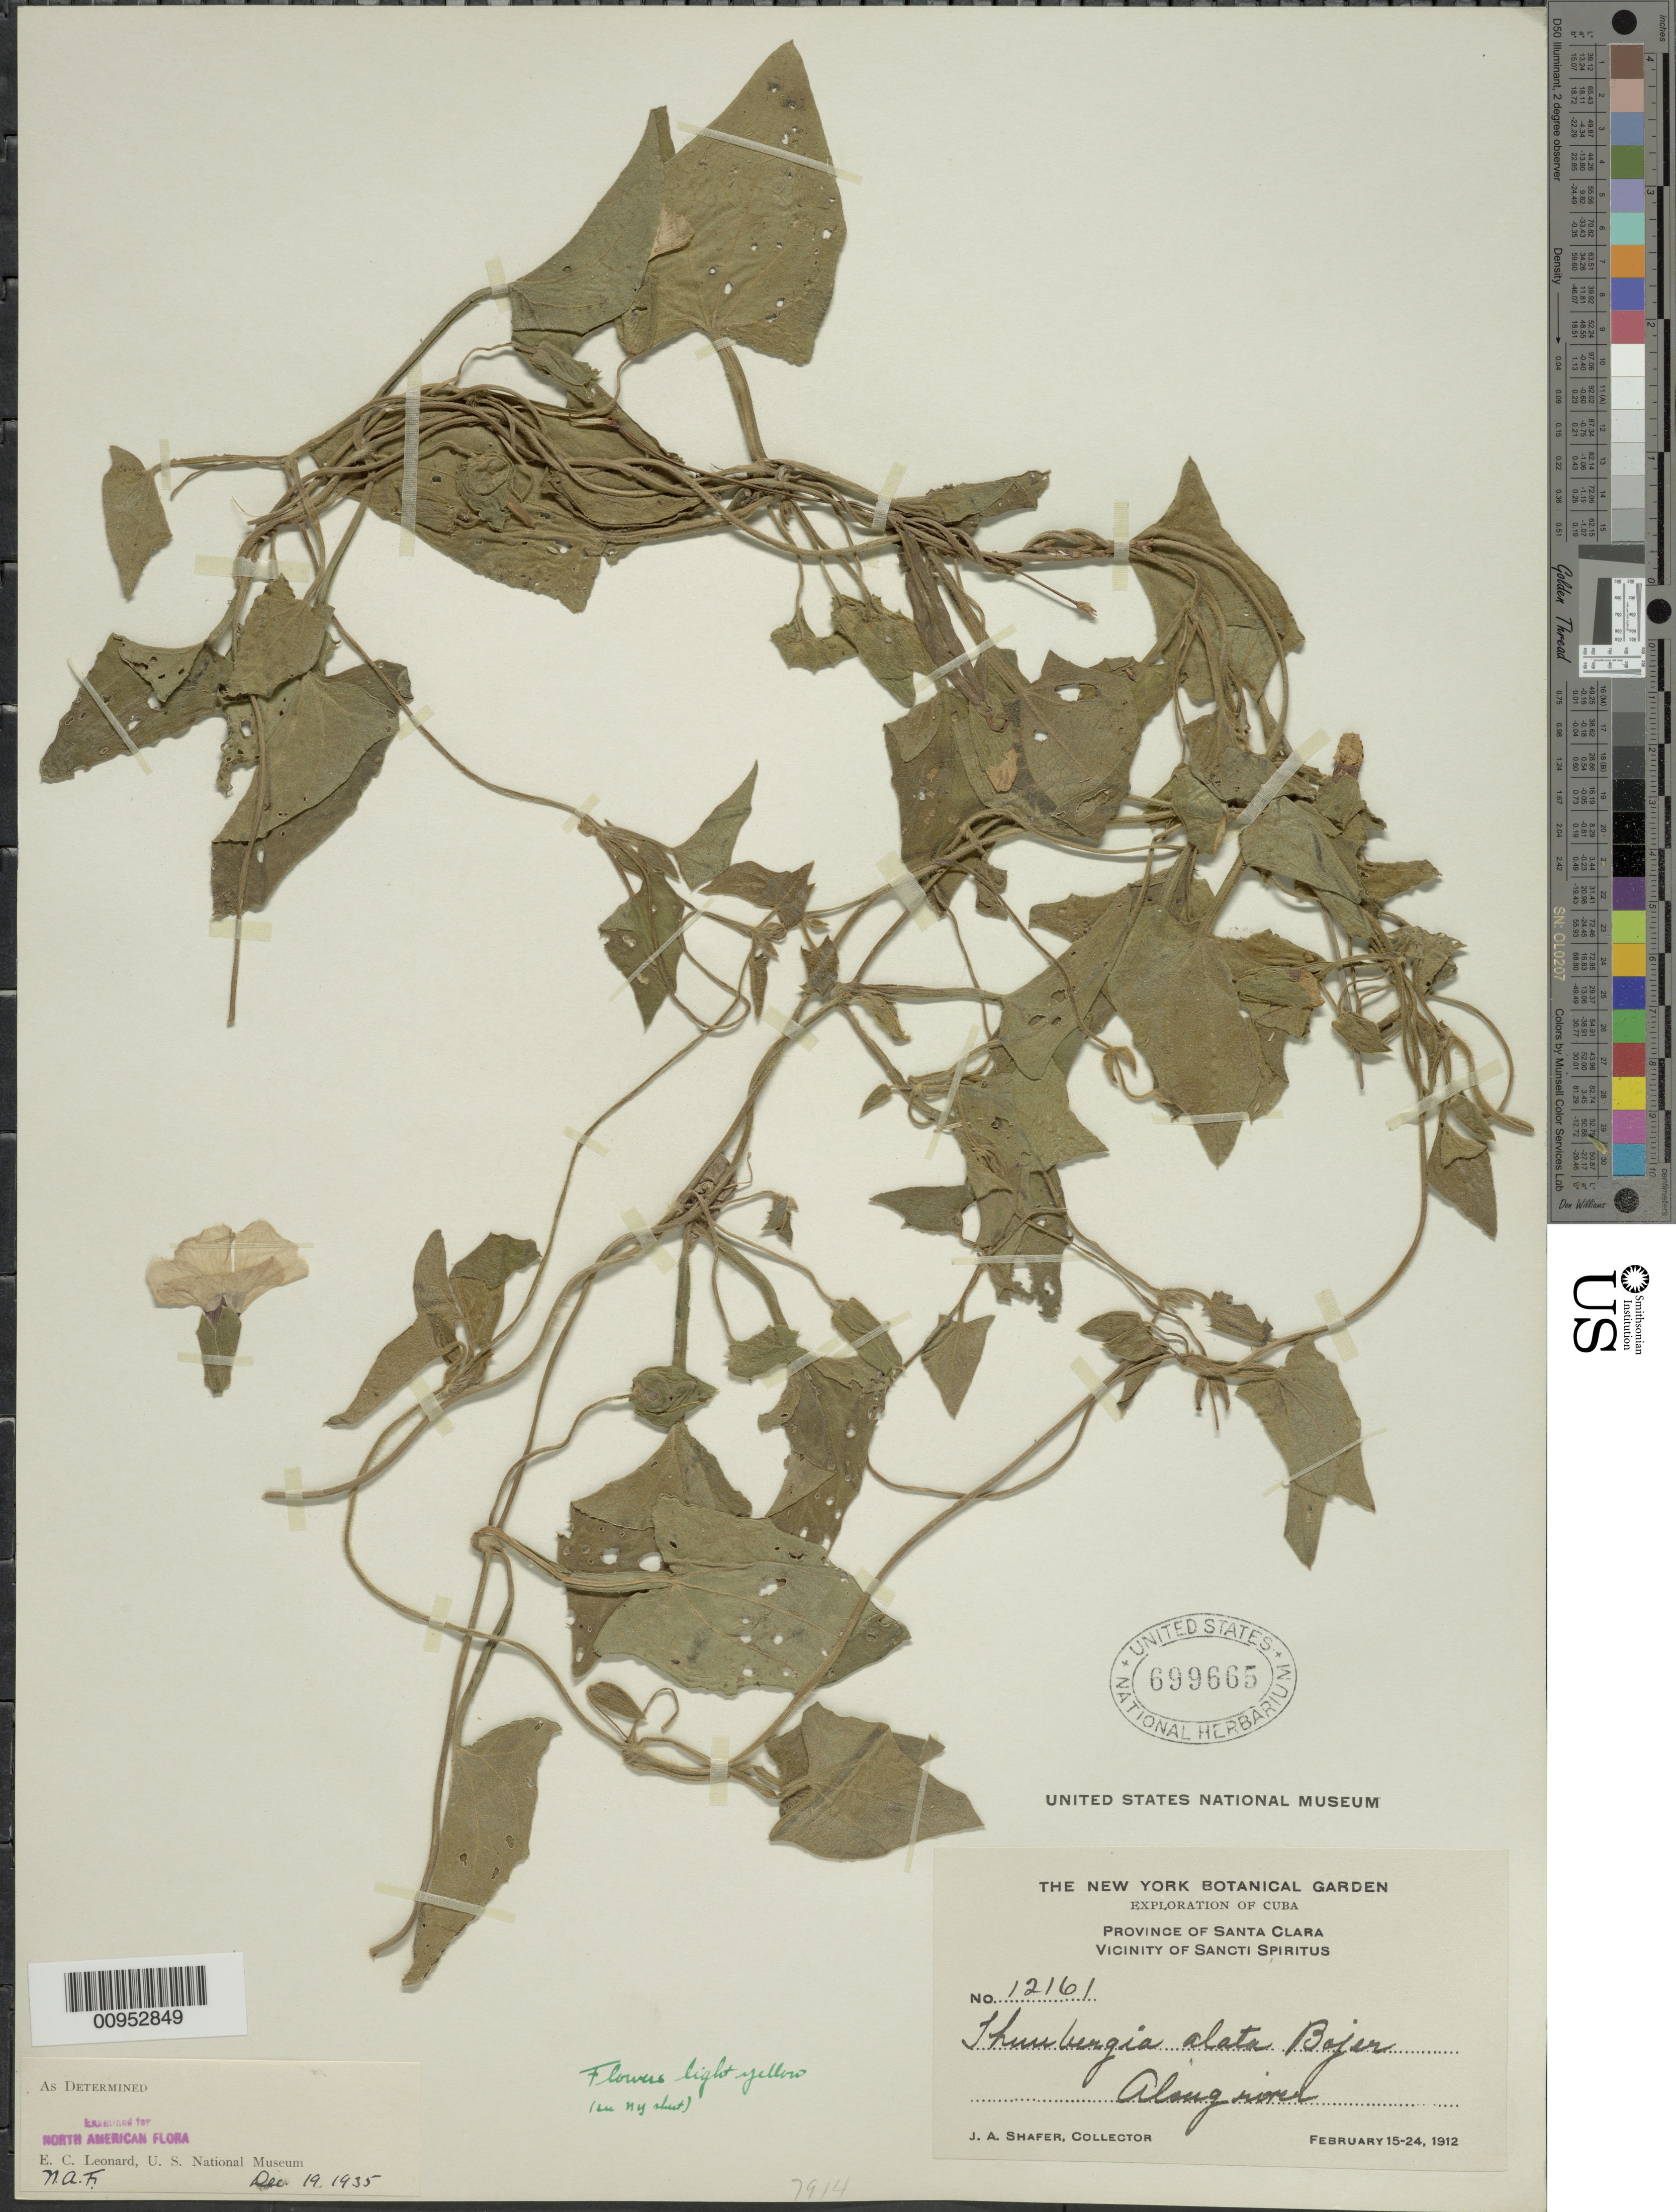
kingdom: Plantae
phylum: Tracheophyta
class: Magnoliopsida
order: Lamiales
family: Acanthaceae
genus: Thunbergia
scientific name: Thunbergia alata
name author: Bojer ex Sims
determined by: Leonard, Emery C., (US)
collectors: J. A. Shafer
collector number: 12161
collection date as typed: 15 Feb 1912 to 24 Feb 1912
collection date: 1912-02-15/1912-02-24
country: Cuba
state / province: Santa Clara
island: Cuba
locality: Vicinity of Sancti Spiritus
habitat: Along river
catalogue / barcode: US 699665